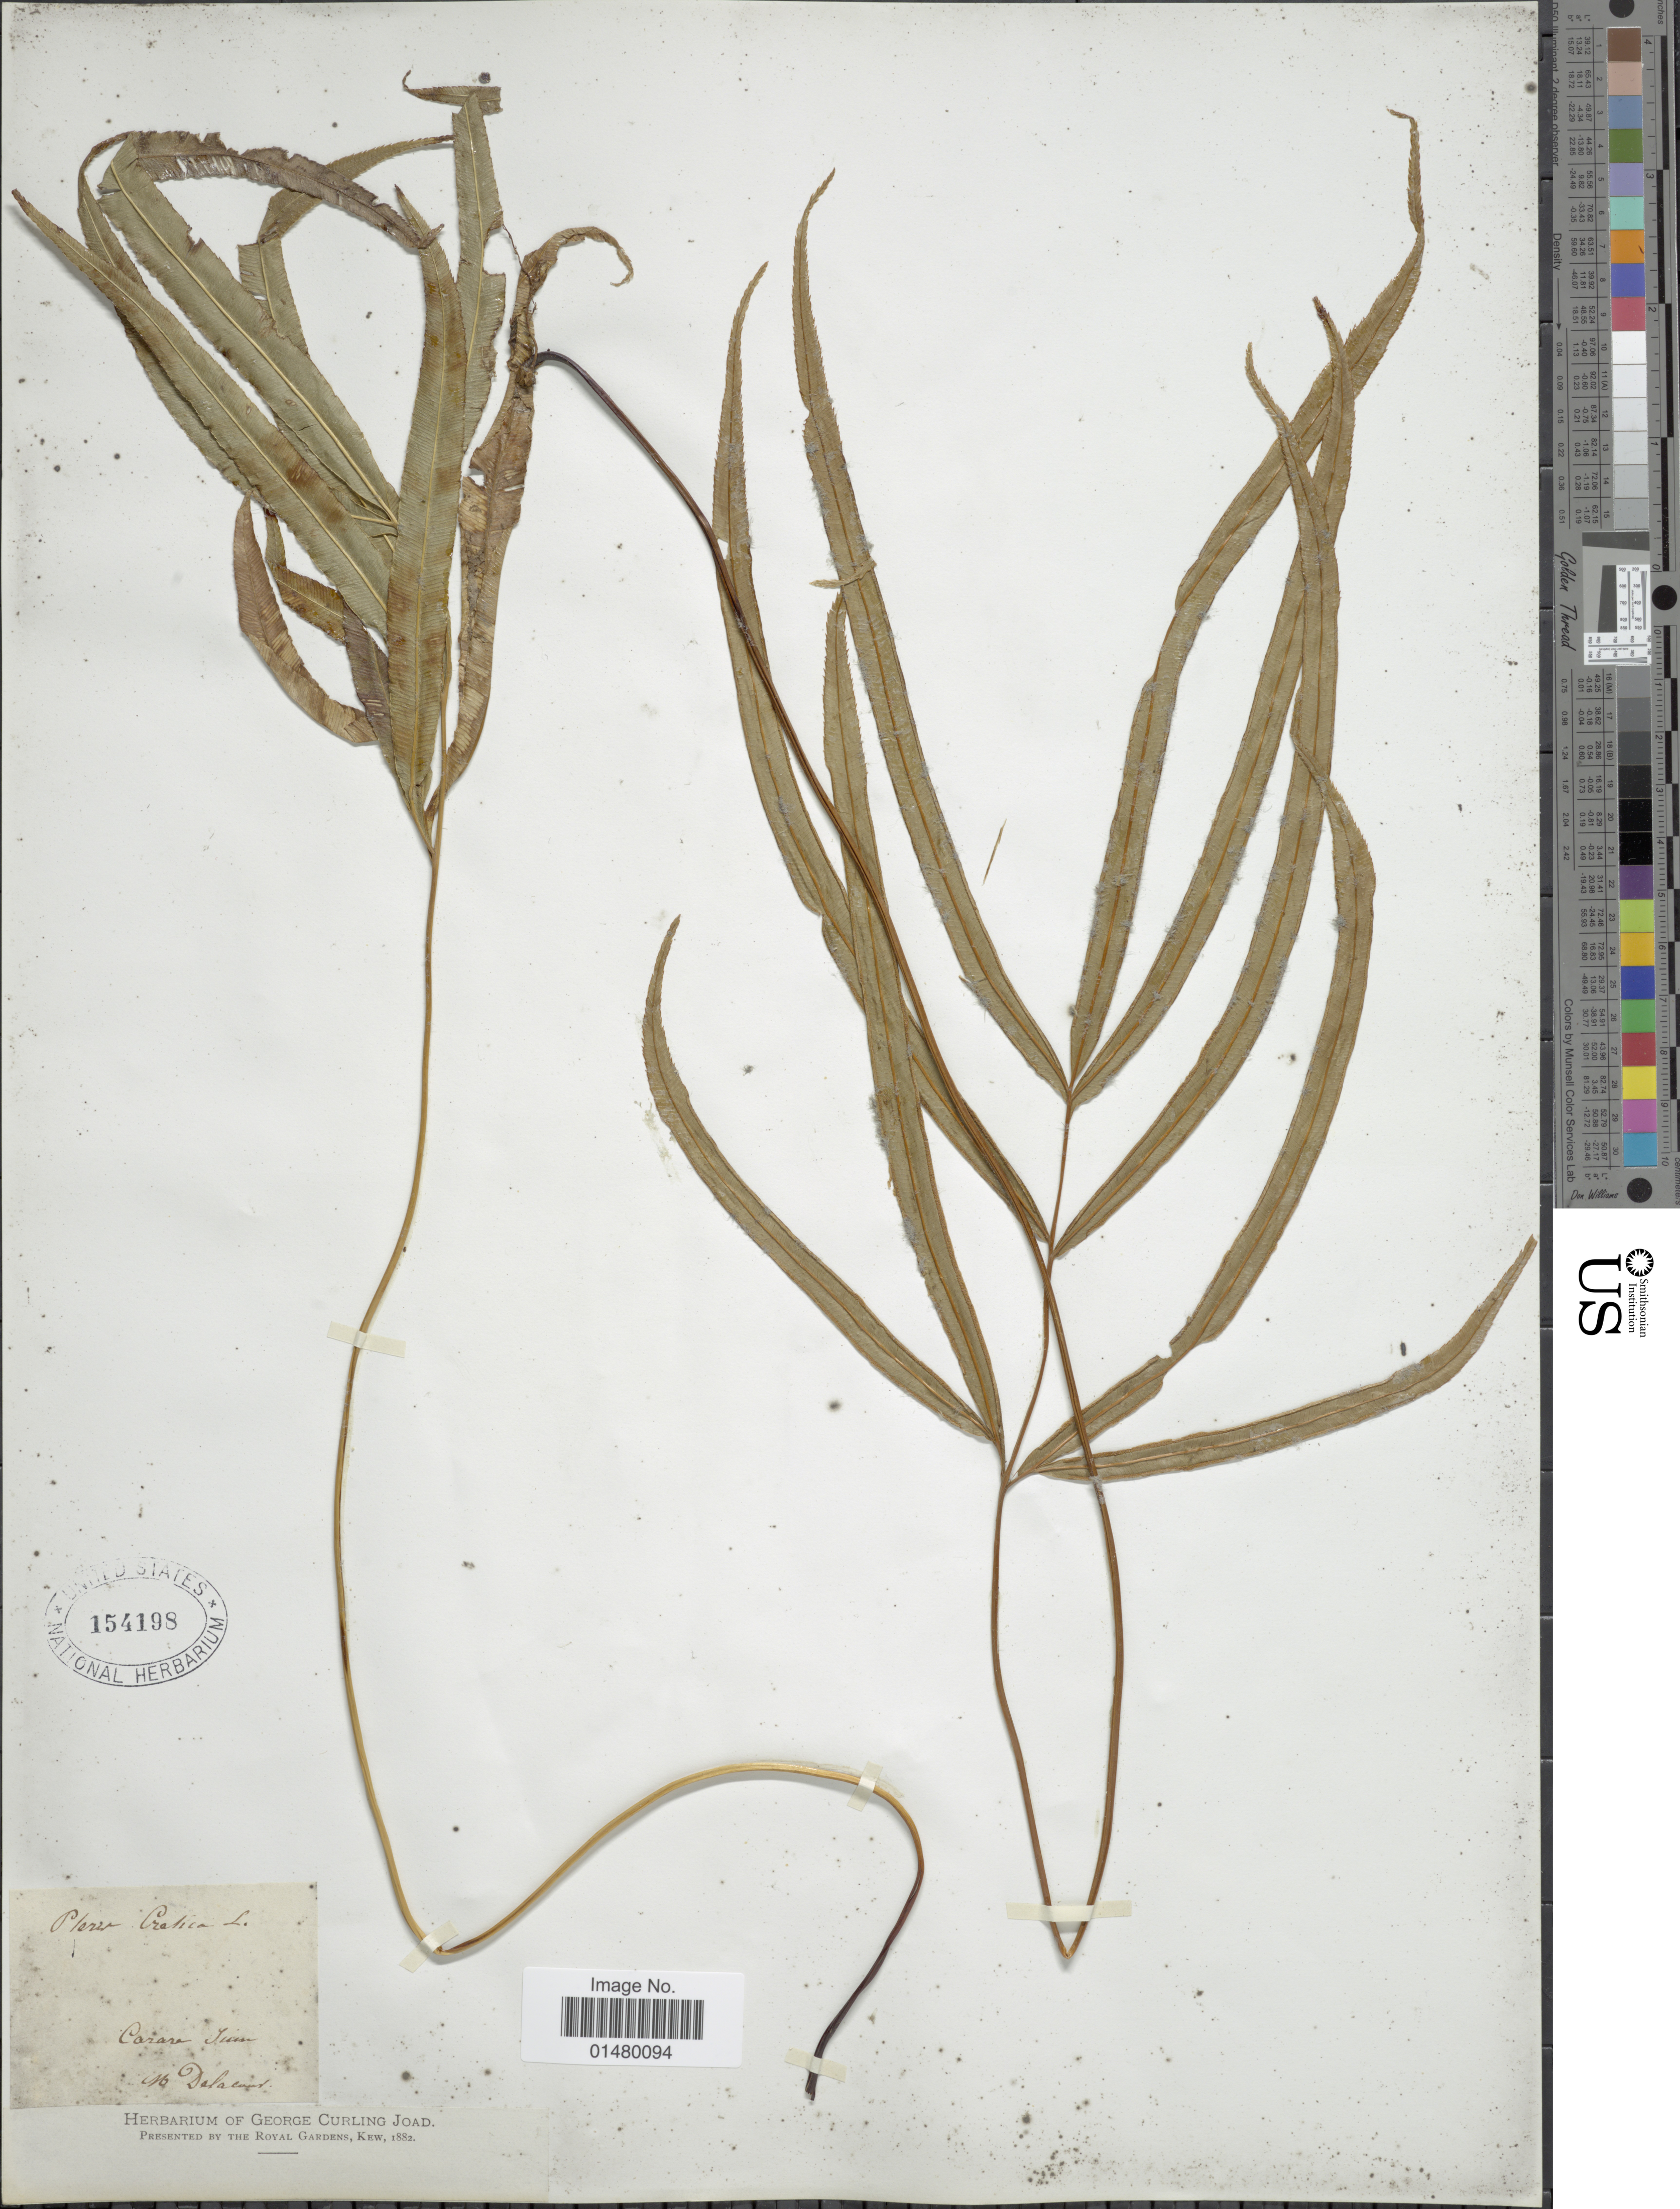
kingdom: Plantae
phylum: Tracheophyta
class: Polypodiopsida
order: Polypodiales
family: Pteridaceae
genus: Pteris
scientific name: Pteris cretica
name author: L.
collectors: M. Delacour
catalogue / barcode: US 154198